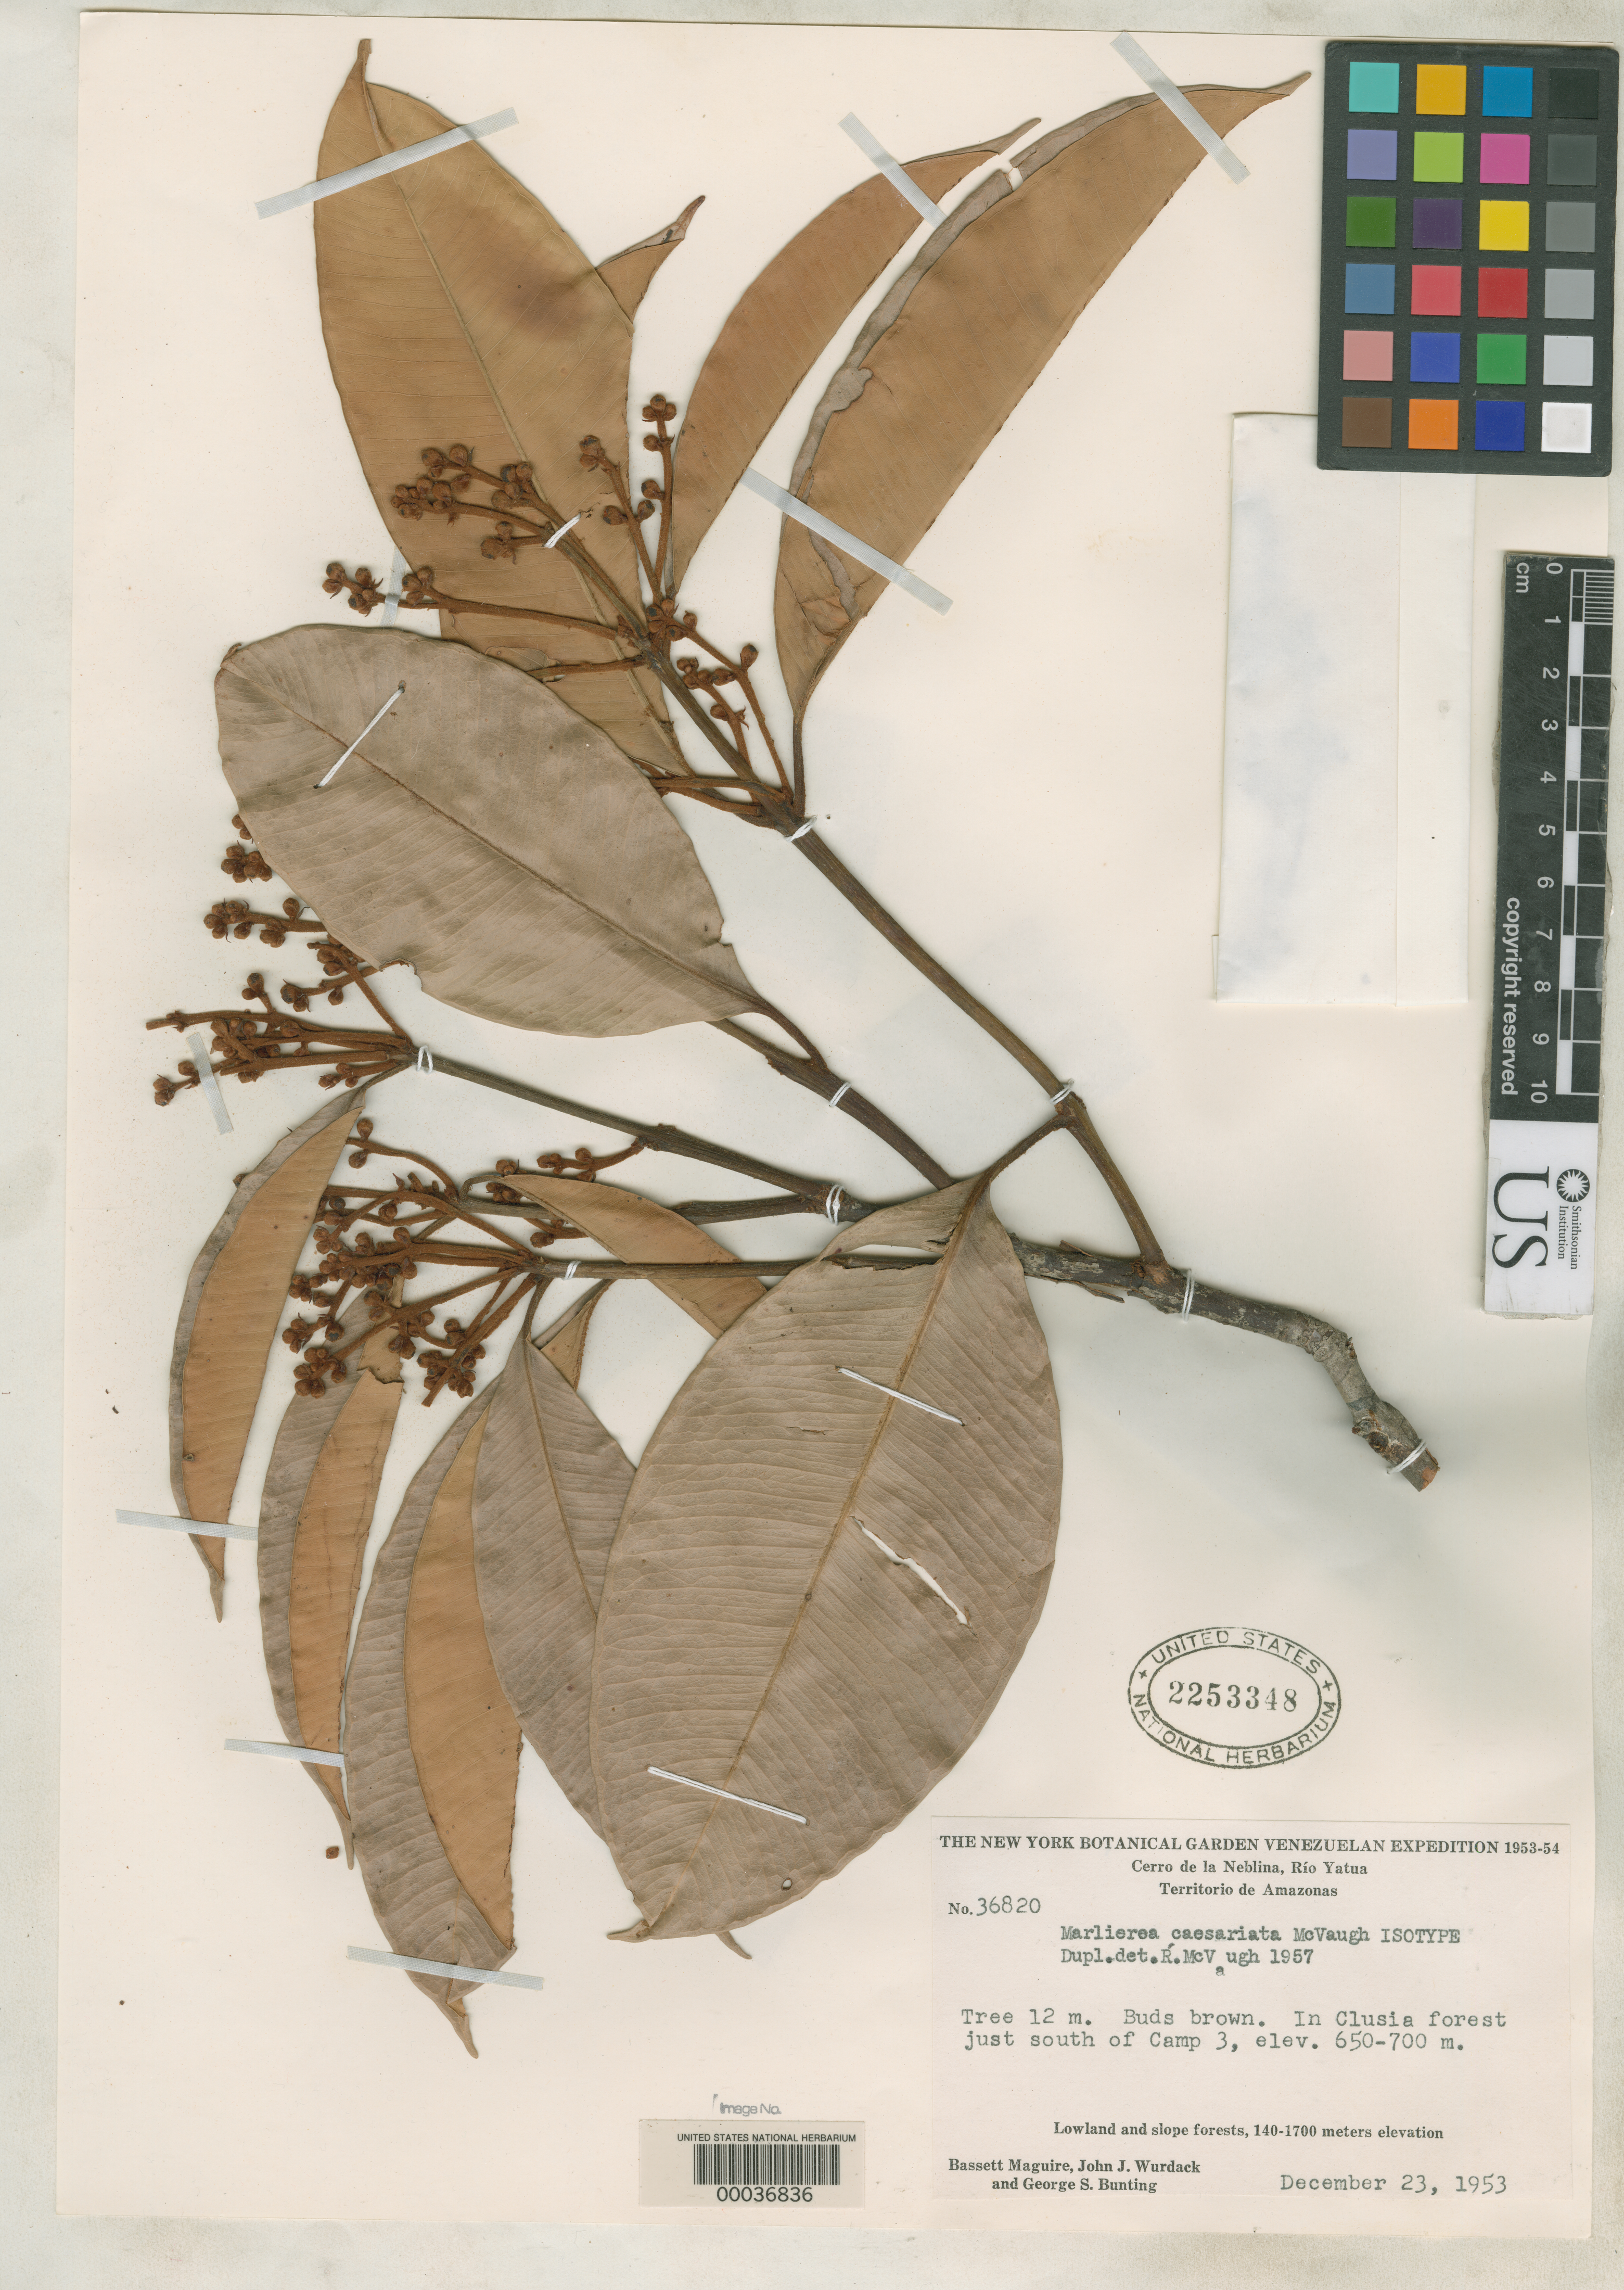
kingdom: Plantae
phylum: Tracheophyta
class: Magnoliopsida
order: Myrtales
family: Myrtaceae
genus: Marlierea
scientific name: Marlierea caesariata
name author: McVaugh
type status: Isotype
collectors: B. Maguire, J. J. Wurdack & G. S. Bunting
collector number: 36820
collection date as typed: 23 Dec 1953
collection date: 1953-12-23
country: Venezuela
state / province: Amazonas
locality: Cerro de la Neblina, Rio Yatua, just S of camp 3.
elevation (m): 650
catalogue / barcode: US 2253348